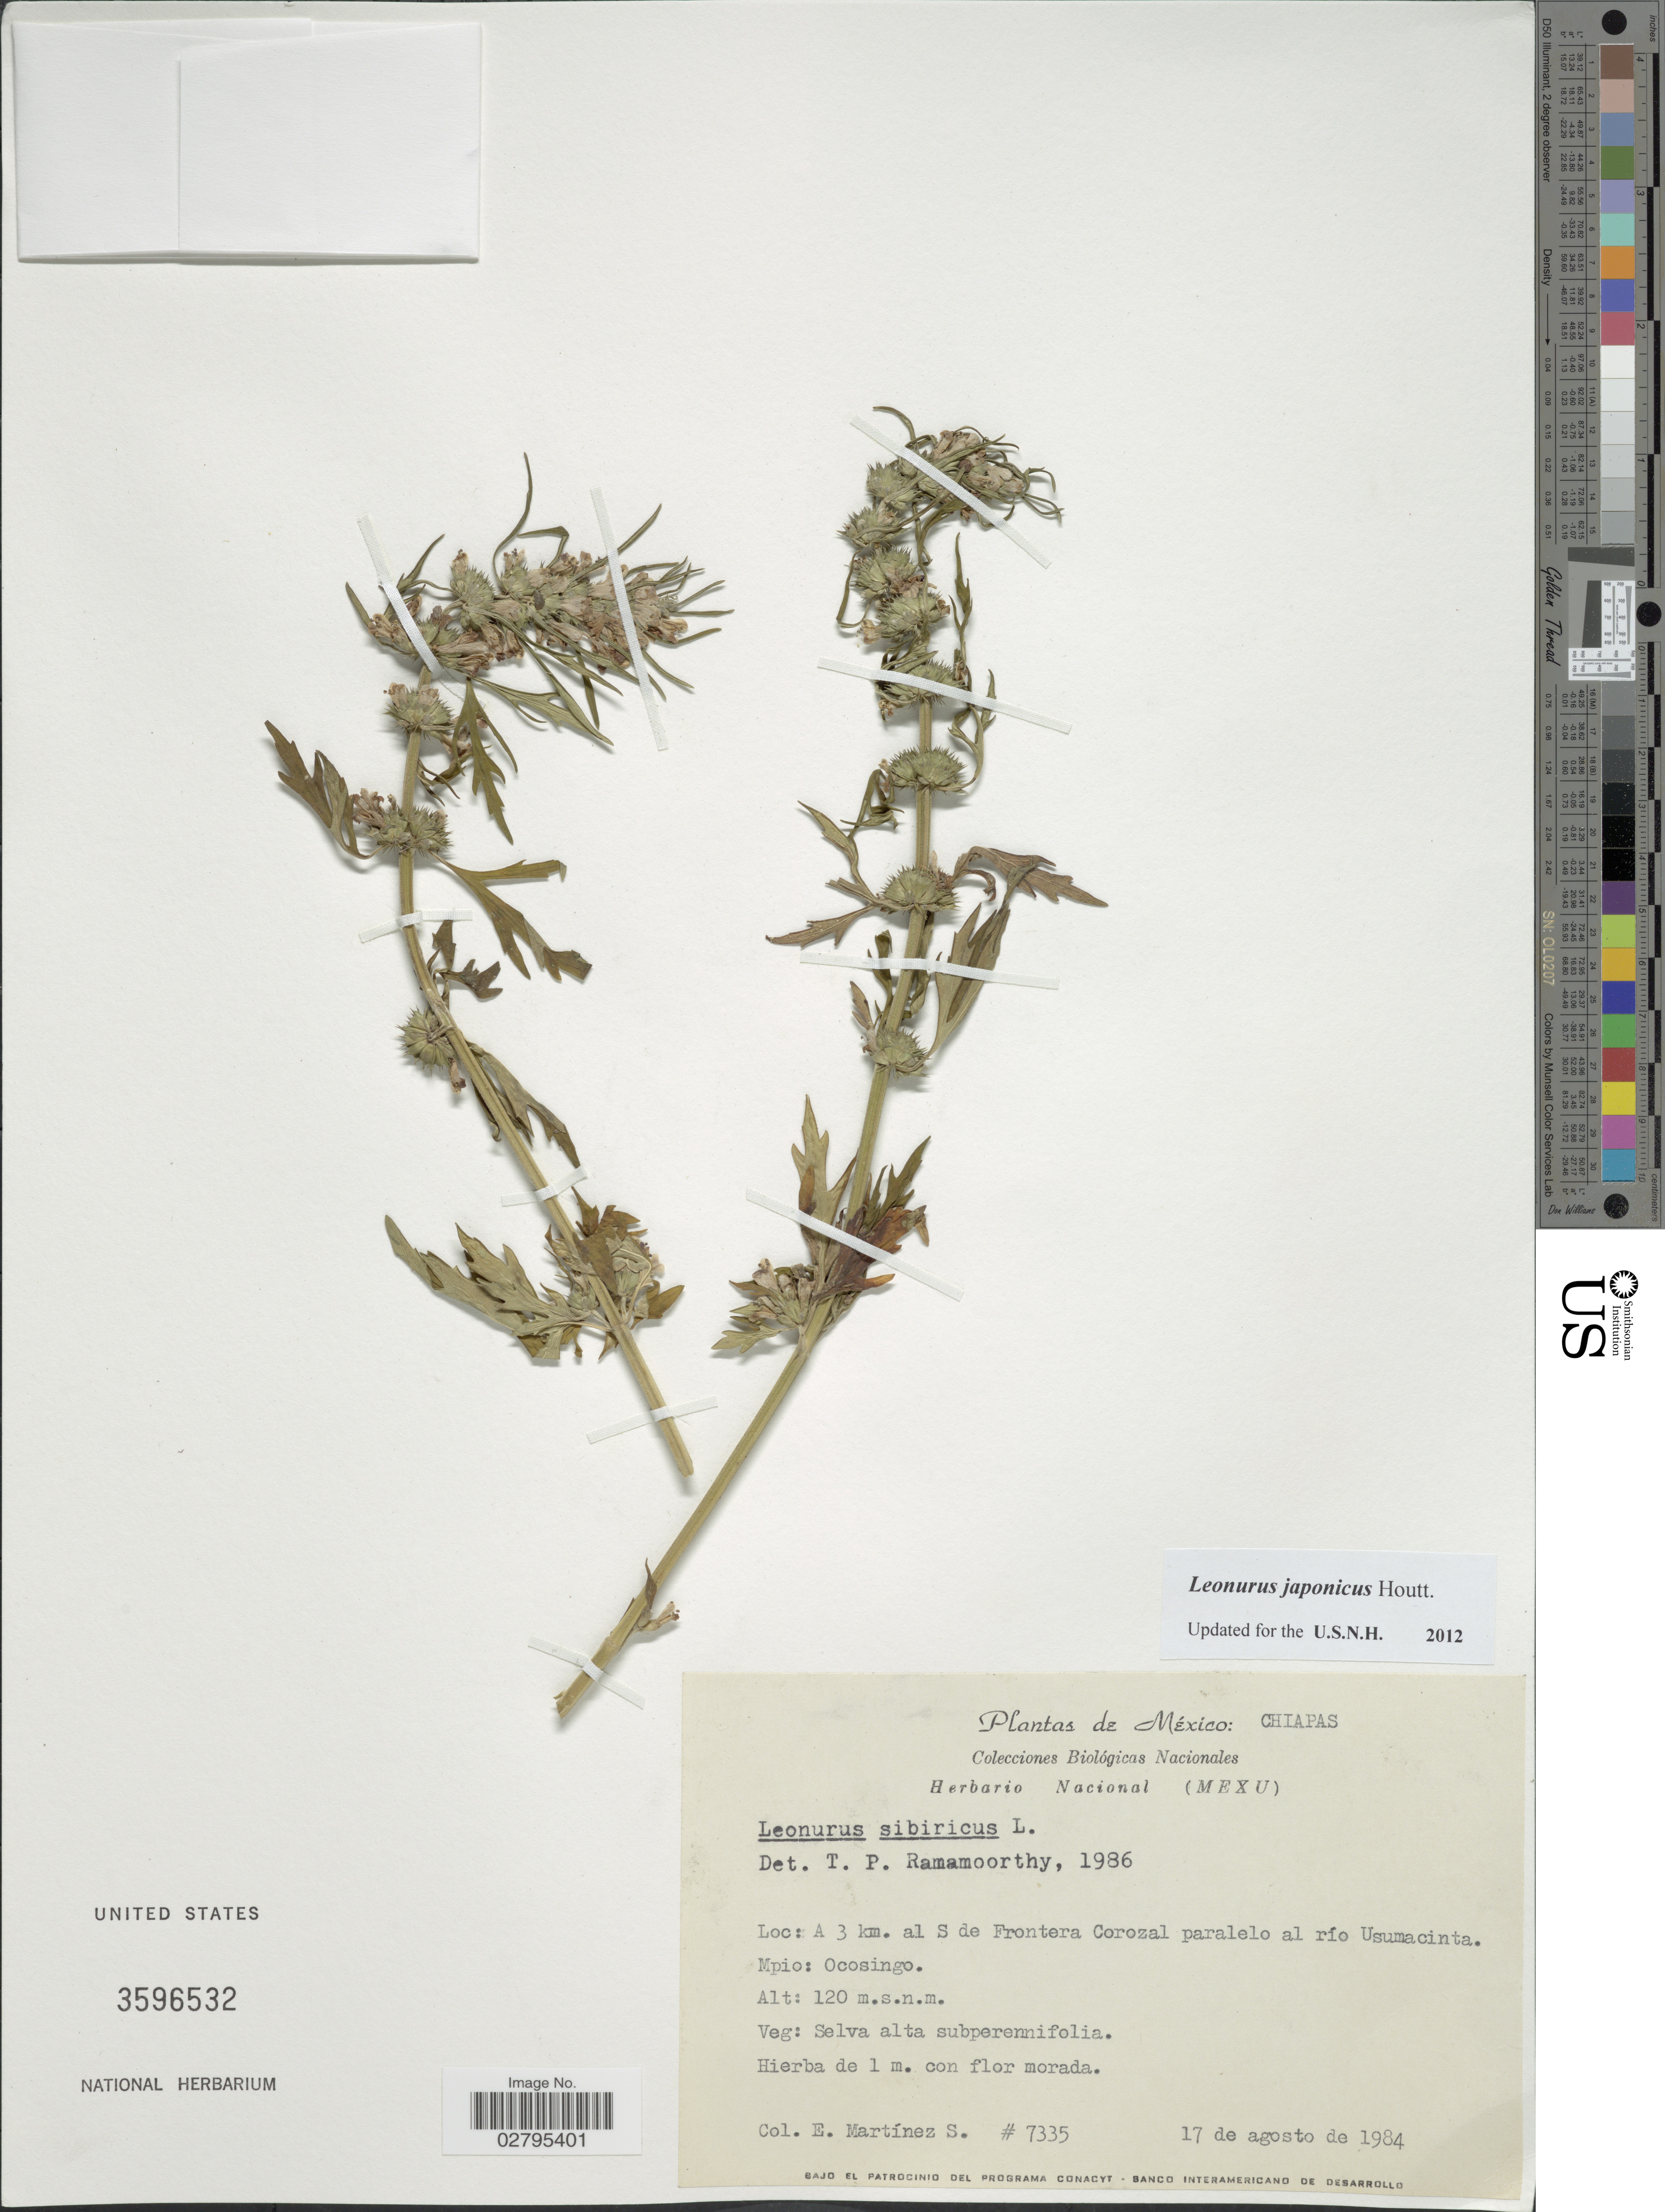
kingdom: Plantae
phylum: Tracheophyta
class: Magnoliopsida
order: Lamiales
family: Lamiaceae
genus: Leonurus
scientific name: Leonurus japonicus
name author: Houtt.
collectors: E. M. Martínez S.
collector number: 7335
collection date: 1984-08-17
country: Mexico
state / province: Chiapas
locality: A 3 km. al S de Frontera Corozal paralelo al río Usumacinta, Mpio: Ocosingo.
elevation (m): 120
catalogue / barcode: US 3596532